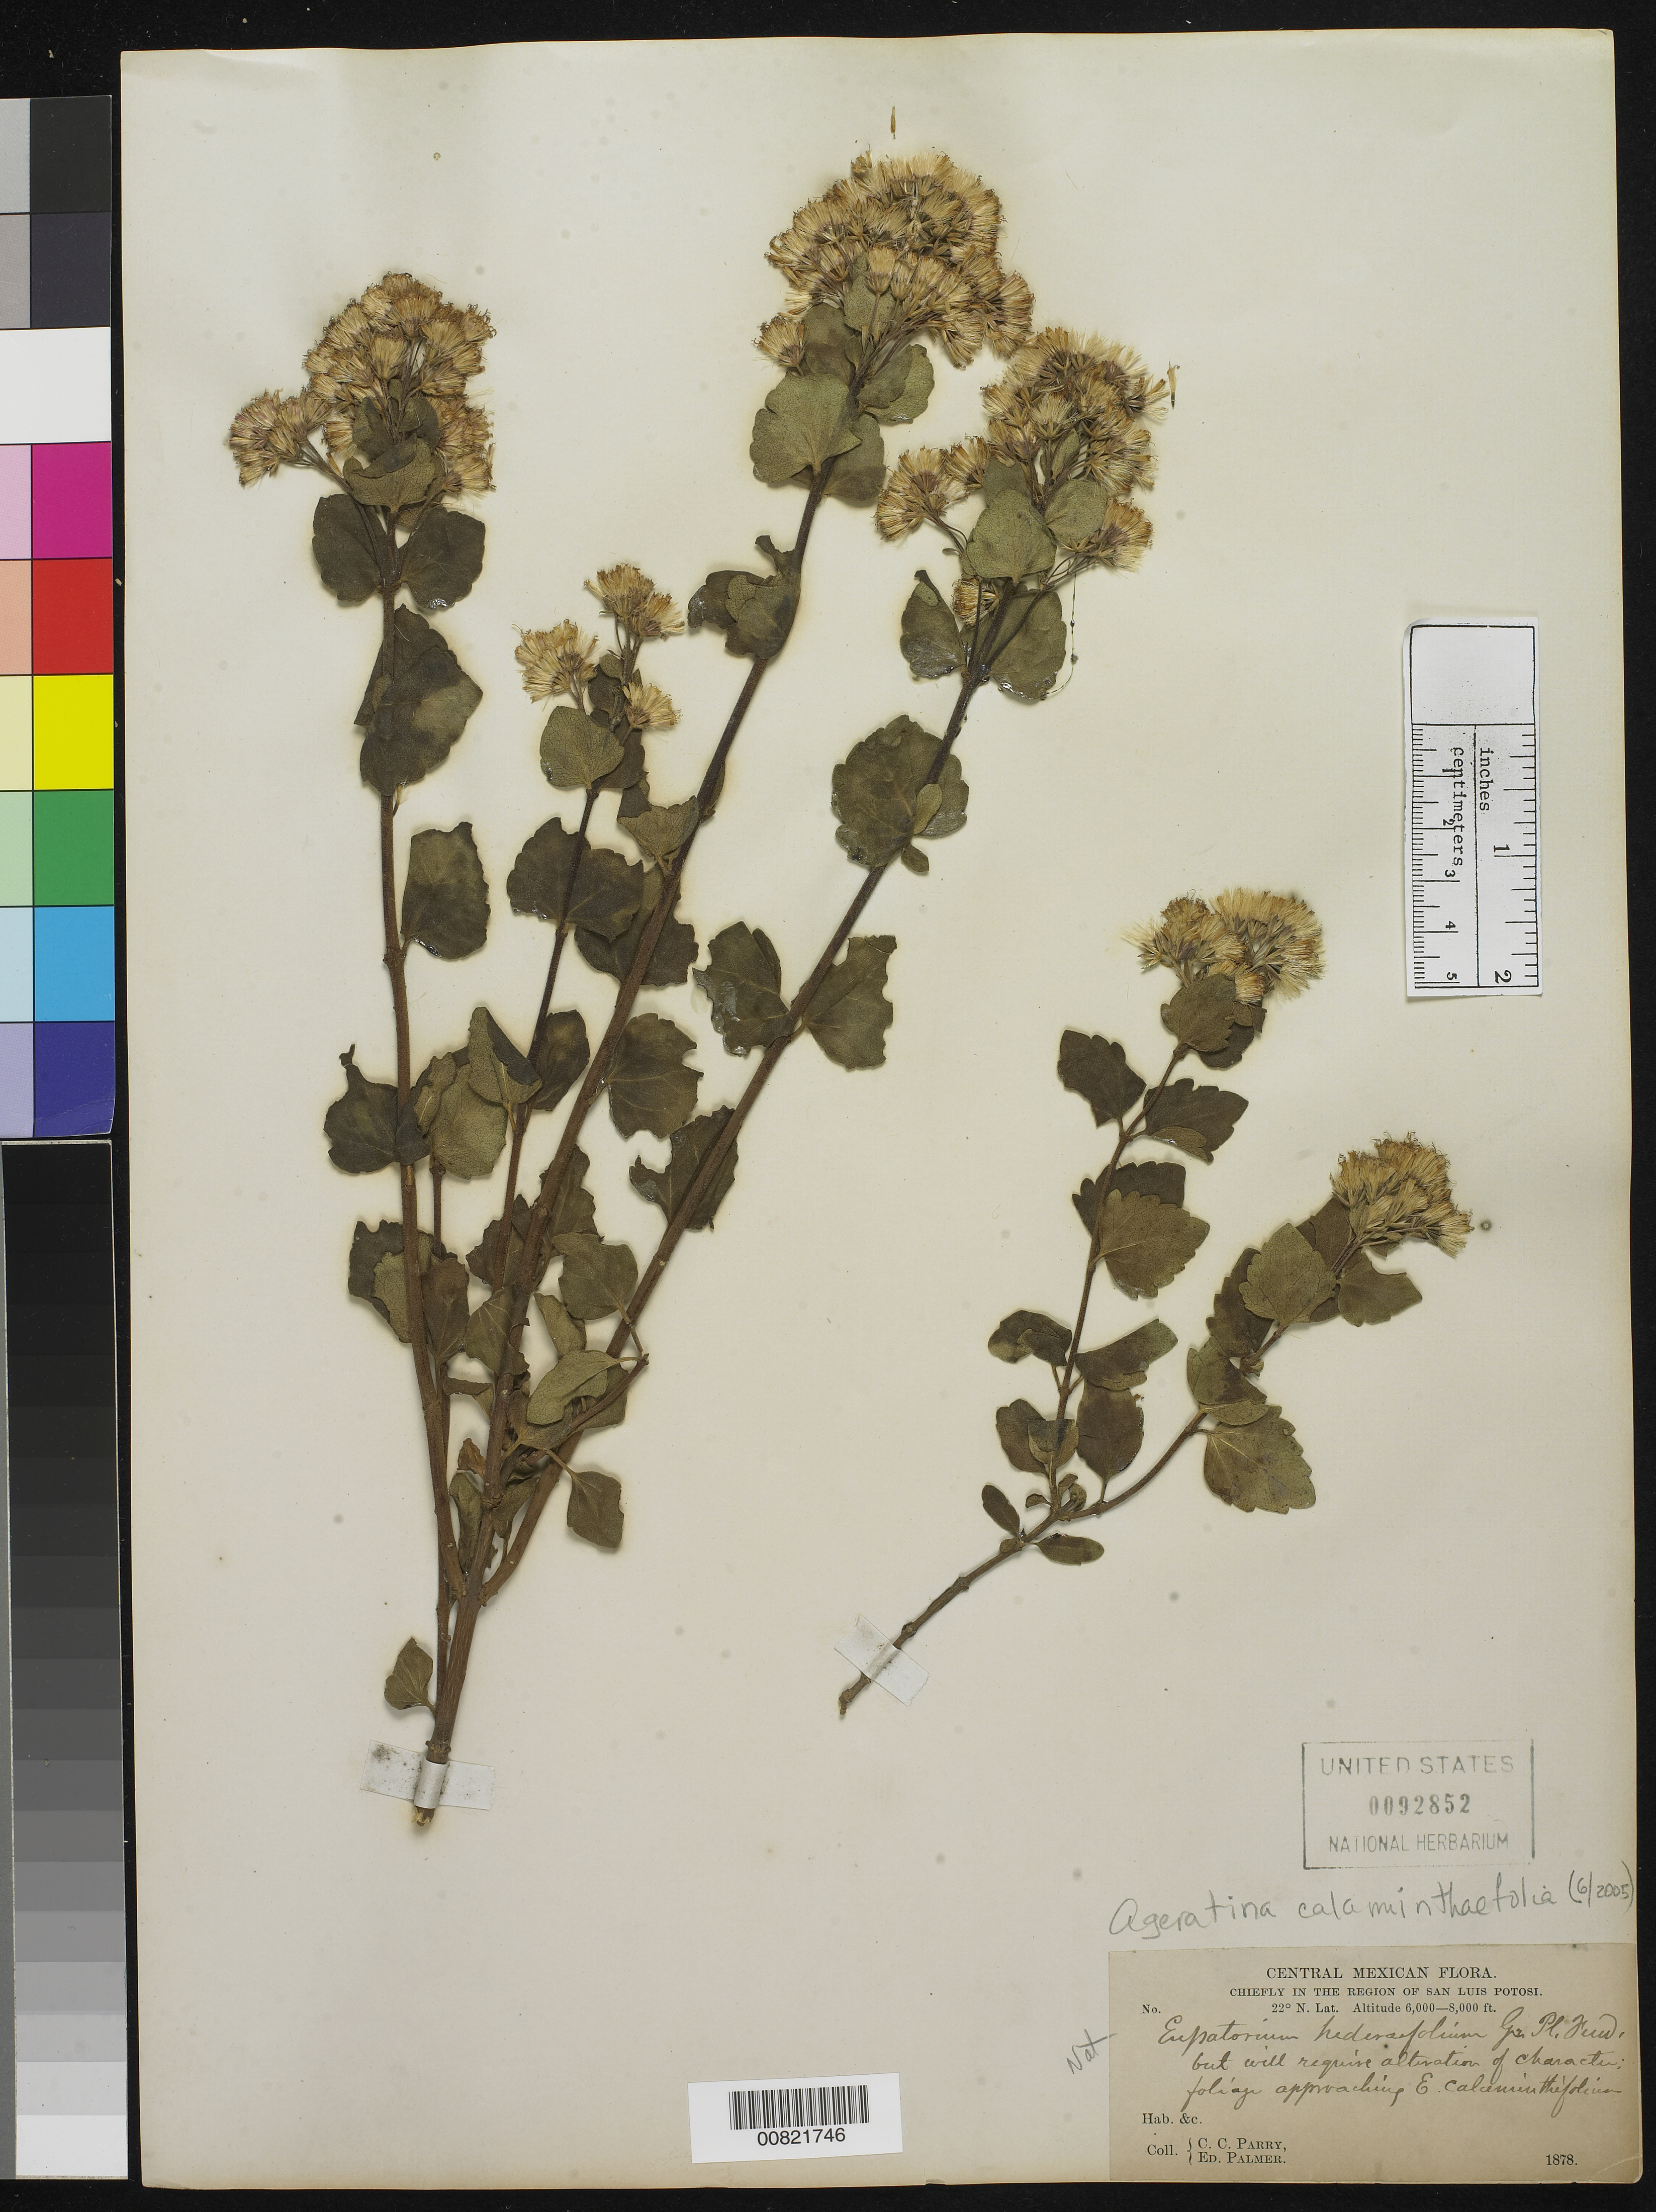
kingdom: Plantae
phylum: Tracheophyta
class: Magnoliopsida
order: Asterales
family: Asteraceae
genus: Ageratina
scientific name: Ageratina calaminthaefolia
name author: (Kunth) R.M. King & H. Rob.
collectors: C. C. Parry & E. Palmer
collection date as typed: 1878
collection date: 1878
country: Mexico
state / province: San Luis Potosí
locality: Chiefly in the region of San Luis Potosí.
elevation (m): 1829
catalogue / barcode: US 92852